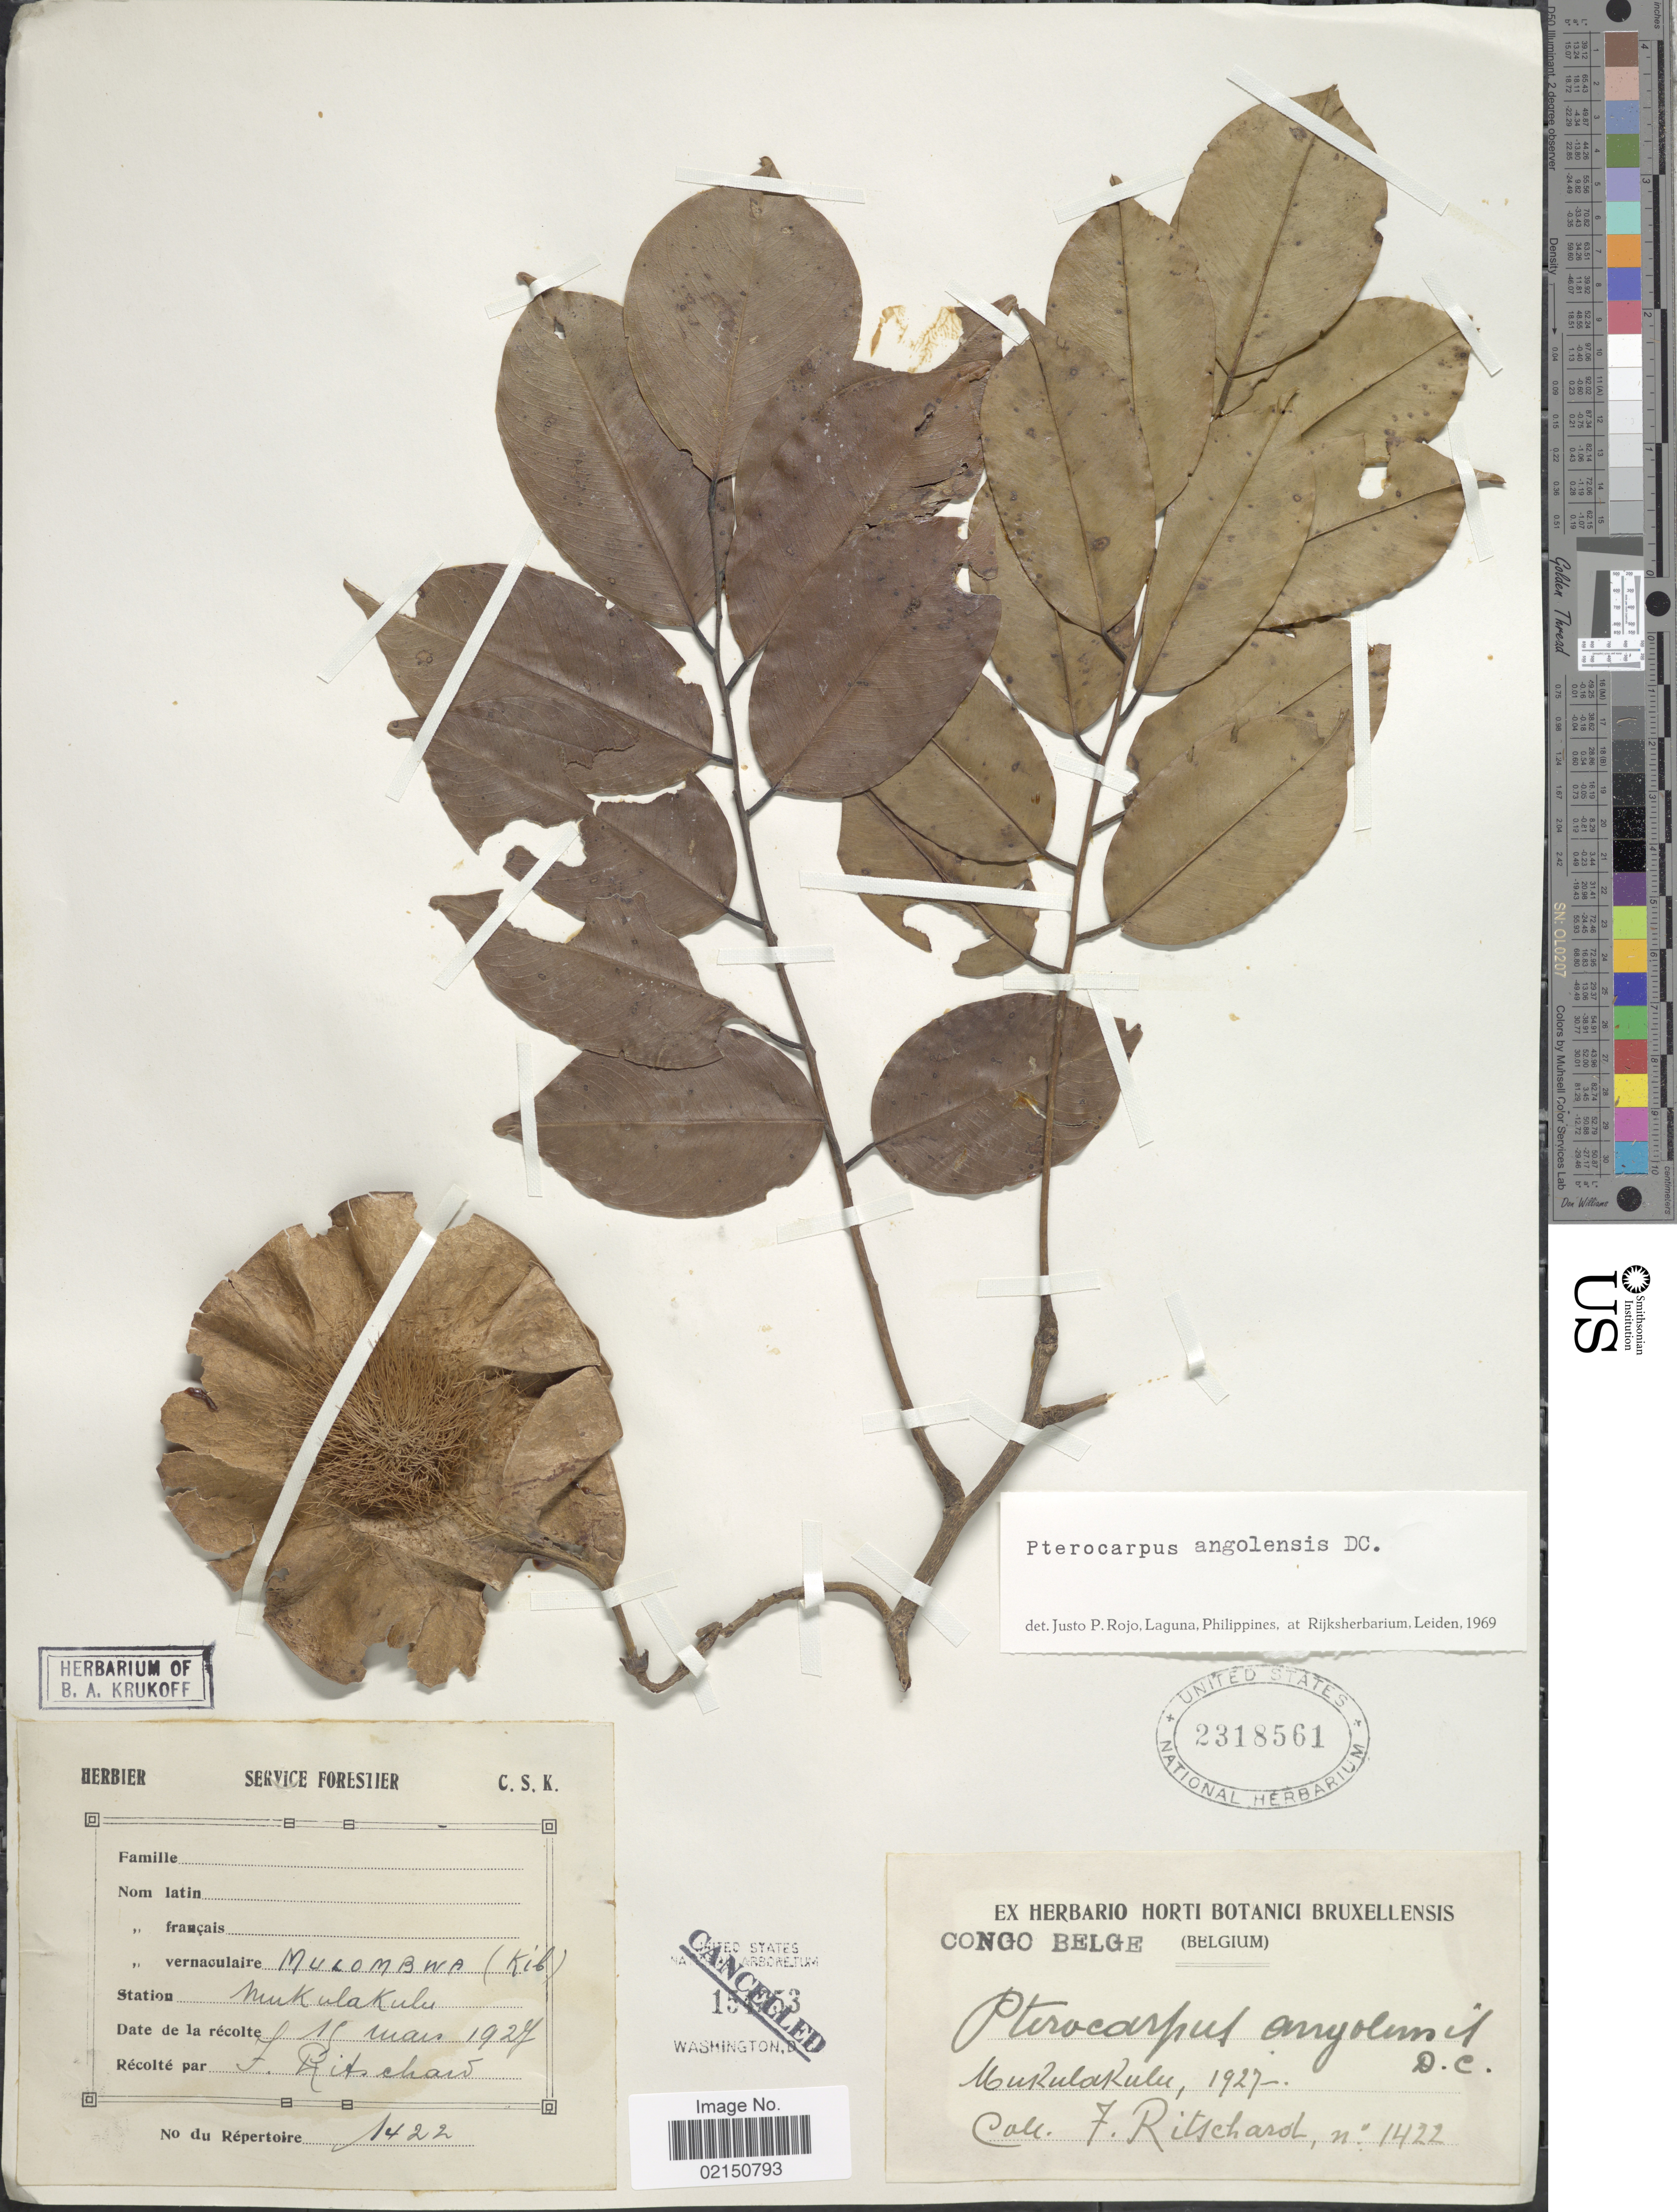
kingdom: Plantae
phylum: Tracheophyta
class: Magnoliopsida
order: Fabales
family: Fabaceae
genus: Pterocarpus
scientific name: Pterocarpus angolensis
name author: DC.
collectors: F. Ritschard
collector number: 1422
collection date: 1927-05-15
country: Congo, Democratic Republic of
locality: Congo Belge. Mukulakulu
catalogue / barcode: US 2318561